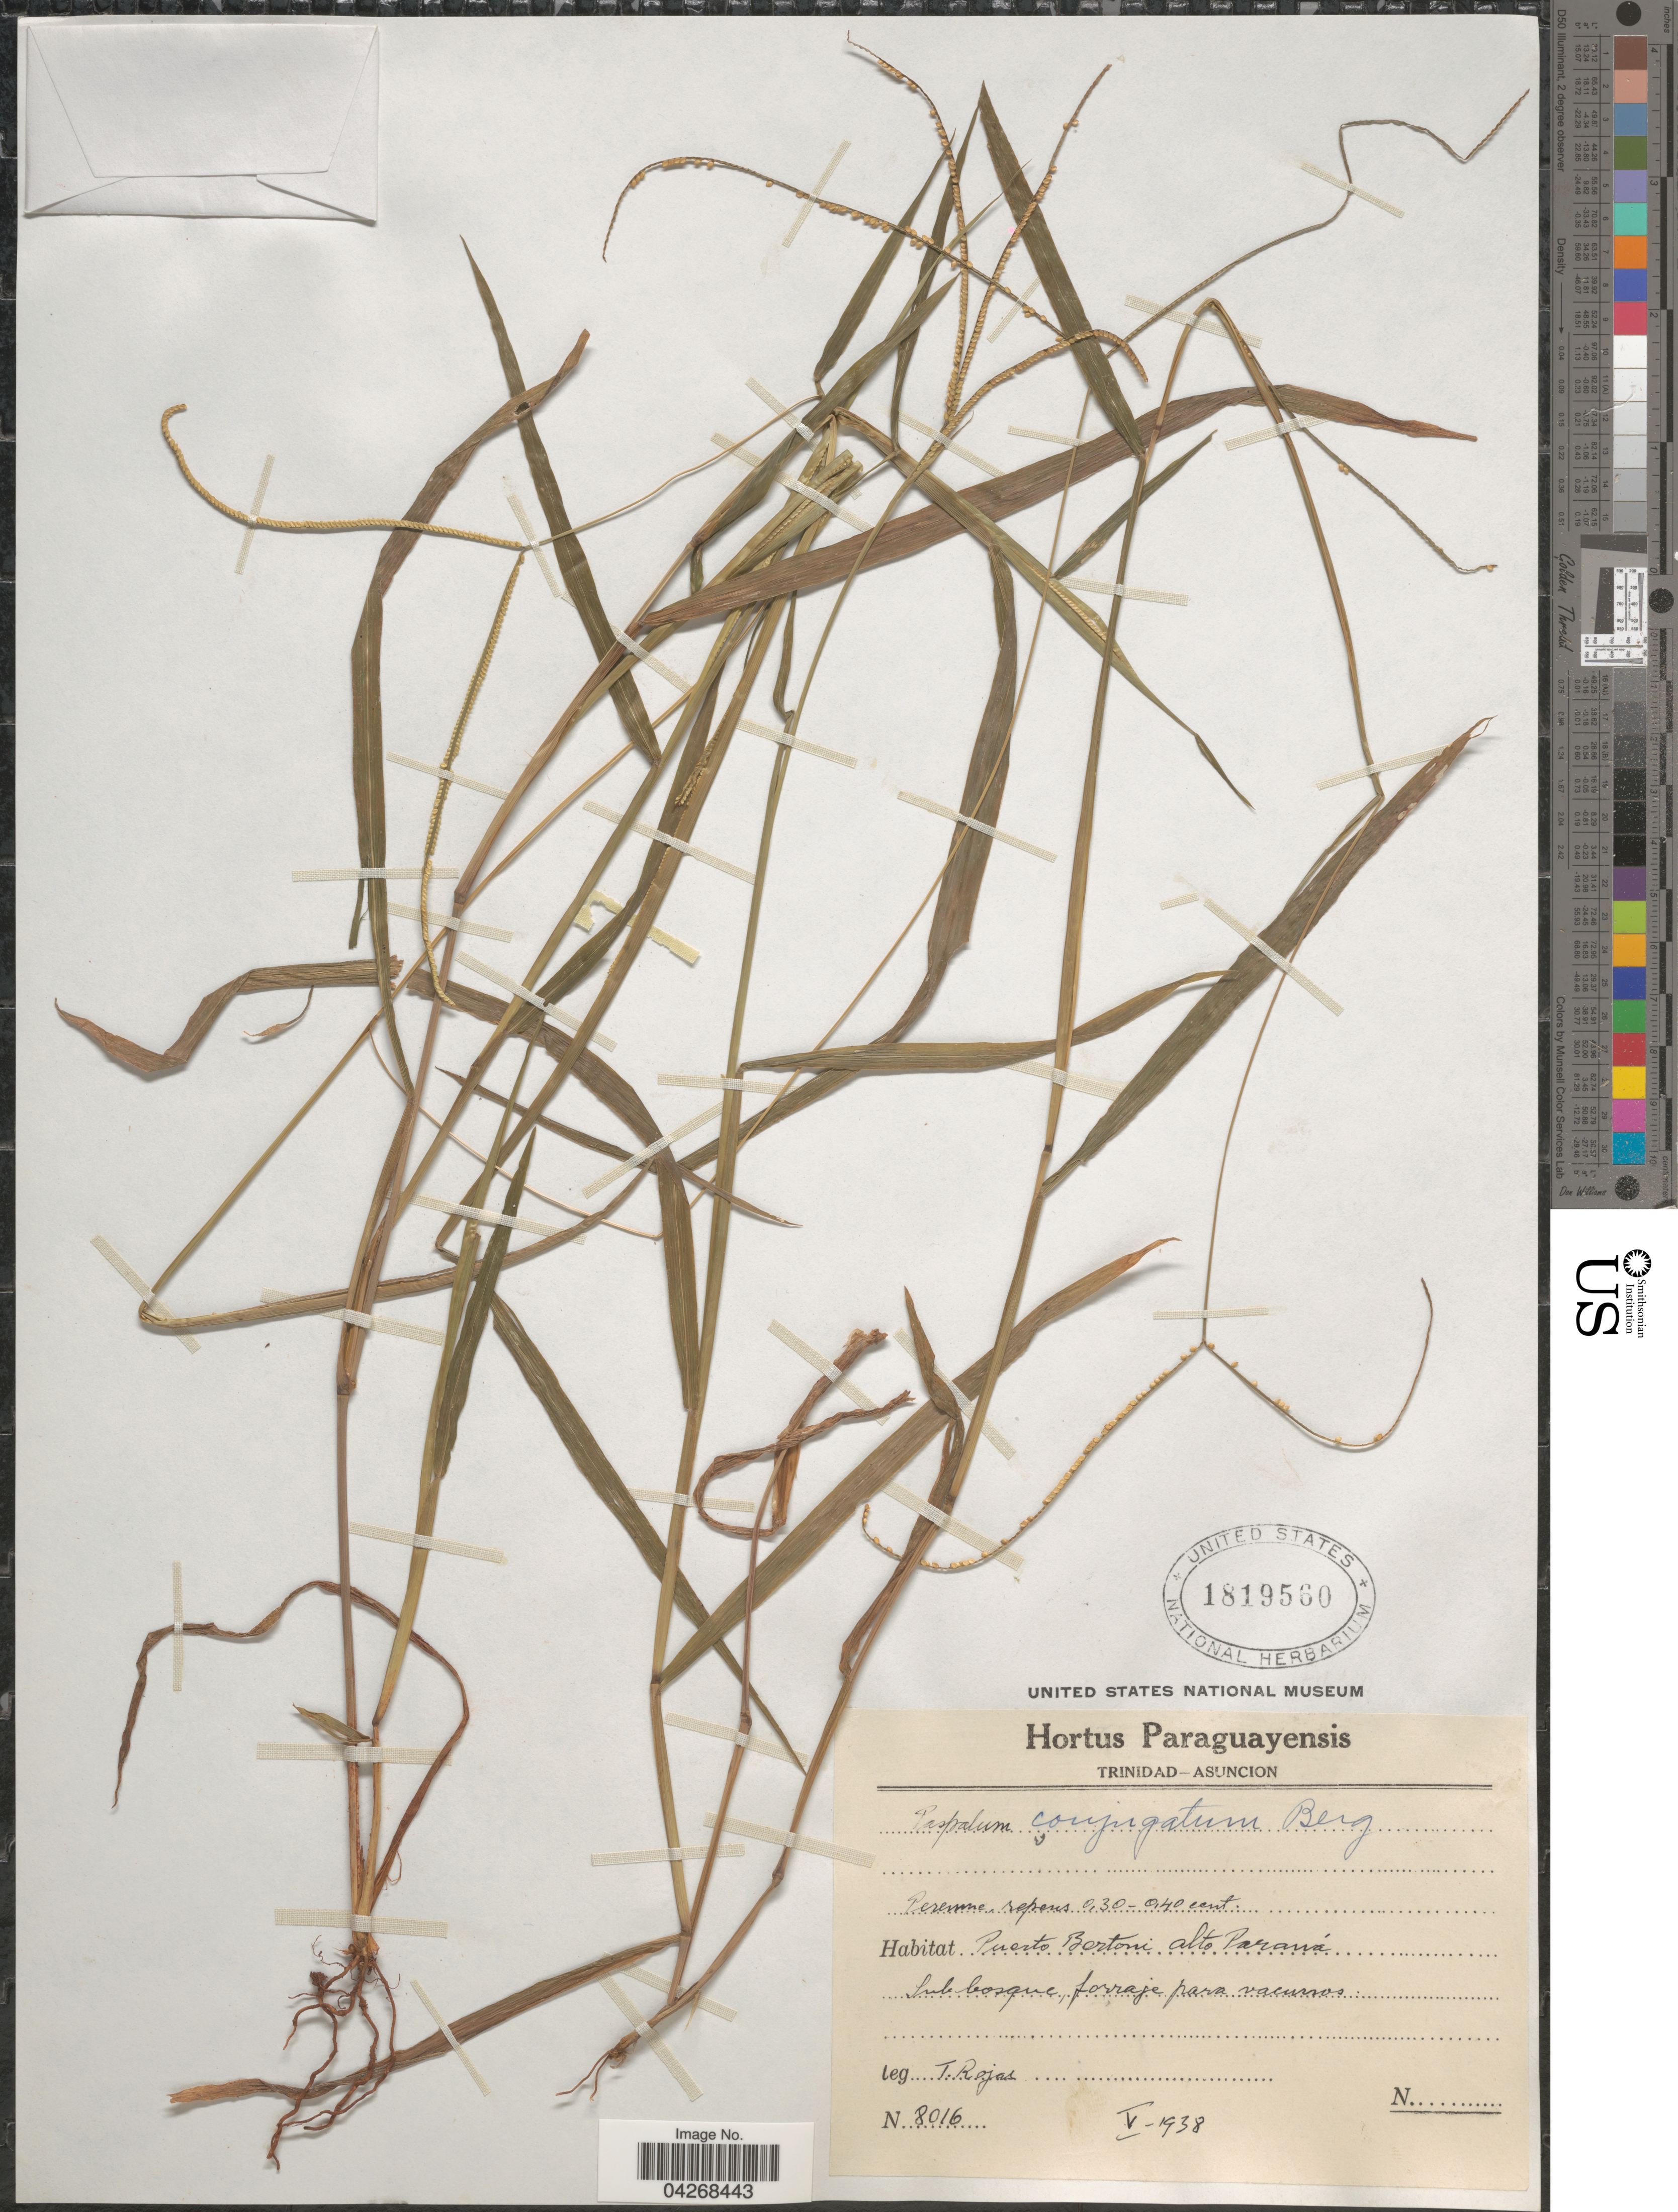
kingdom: Plantae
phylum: Tracheophyta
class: Liliopsida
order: Poales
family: Poaceae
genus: Paspalum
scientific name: Paspalum conjugatum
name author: P.J. Bergius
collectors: T. Rojas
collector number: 8016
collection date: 1938-05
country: Paraguay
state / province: Alto Parana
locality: Puerto Bertoni.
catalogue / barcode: US 1819560